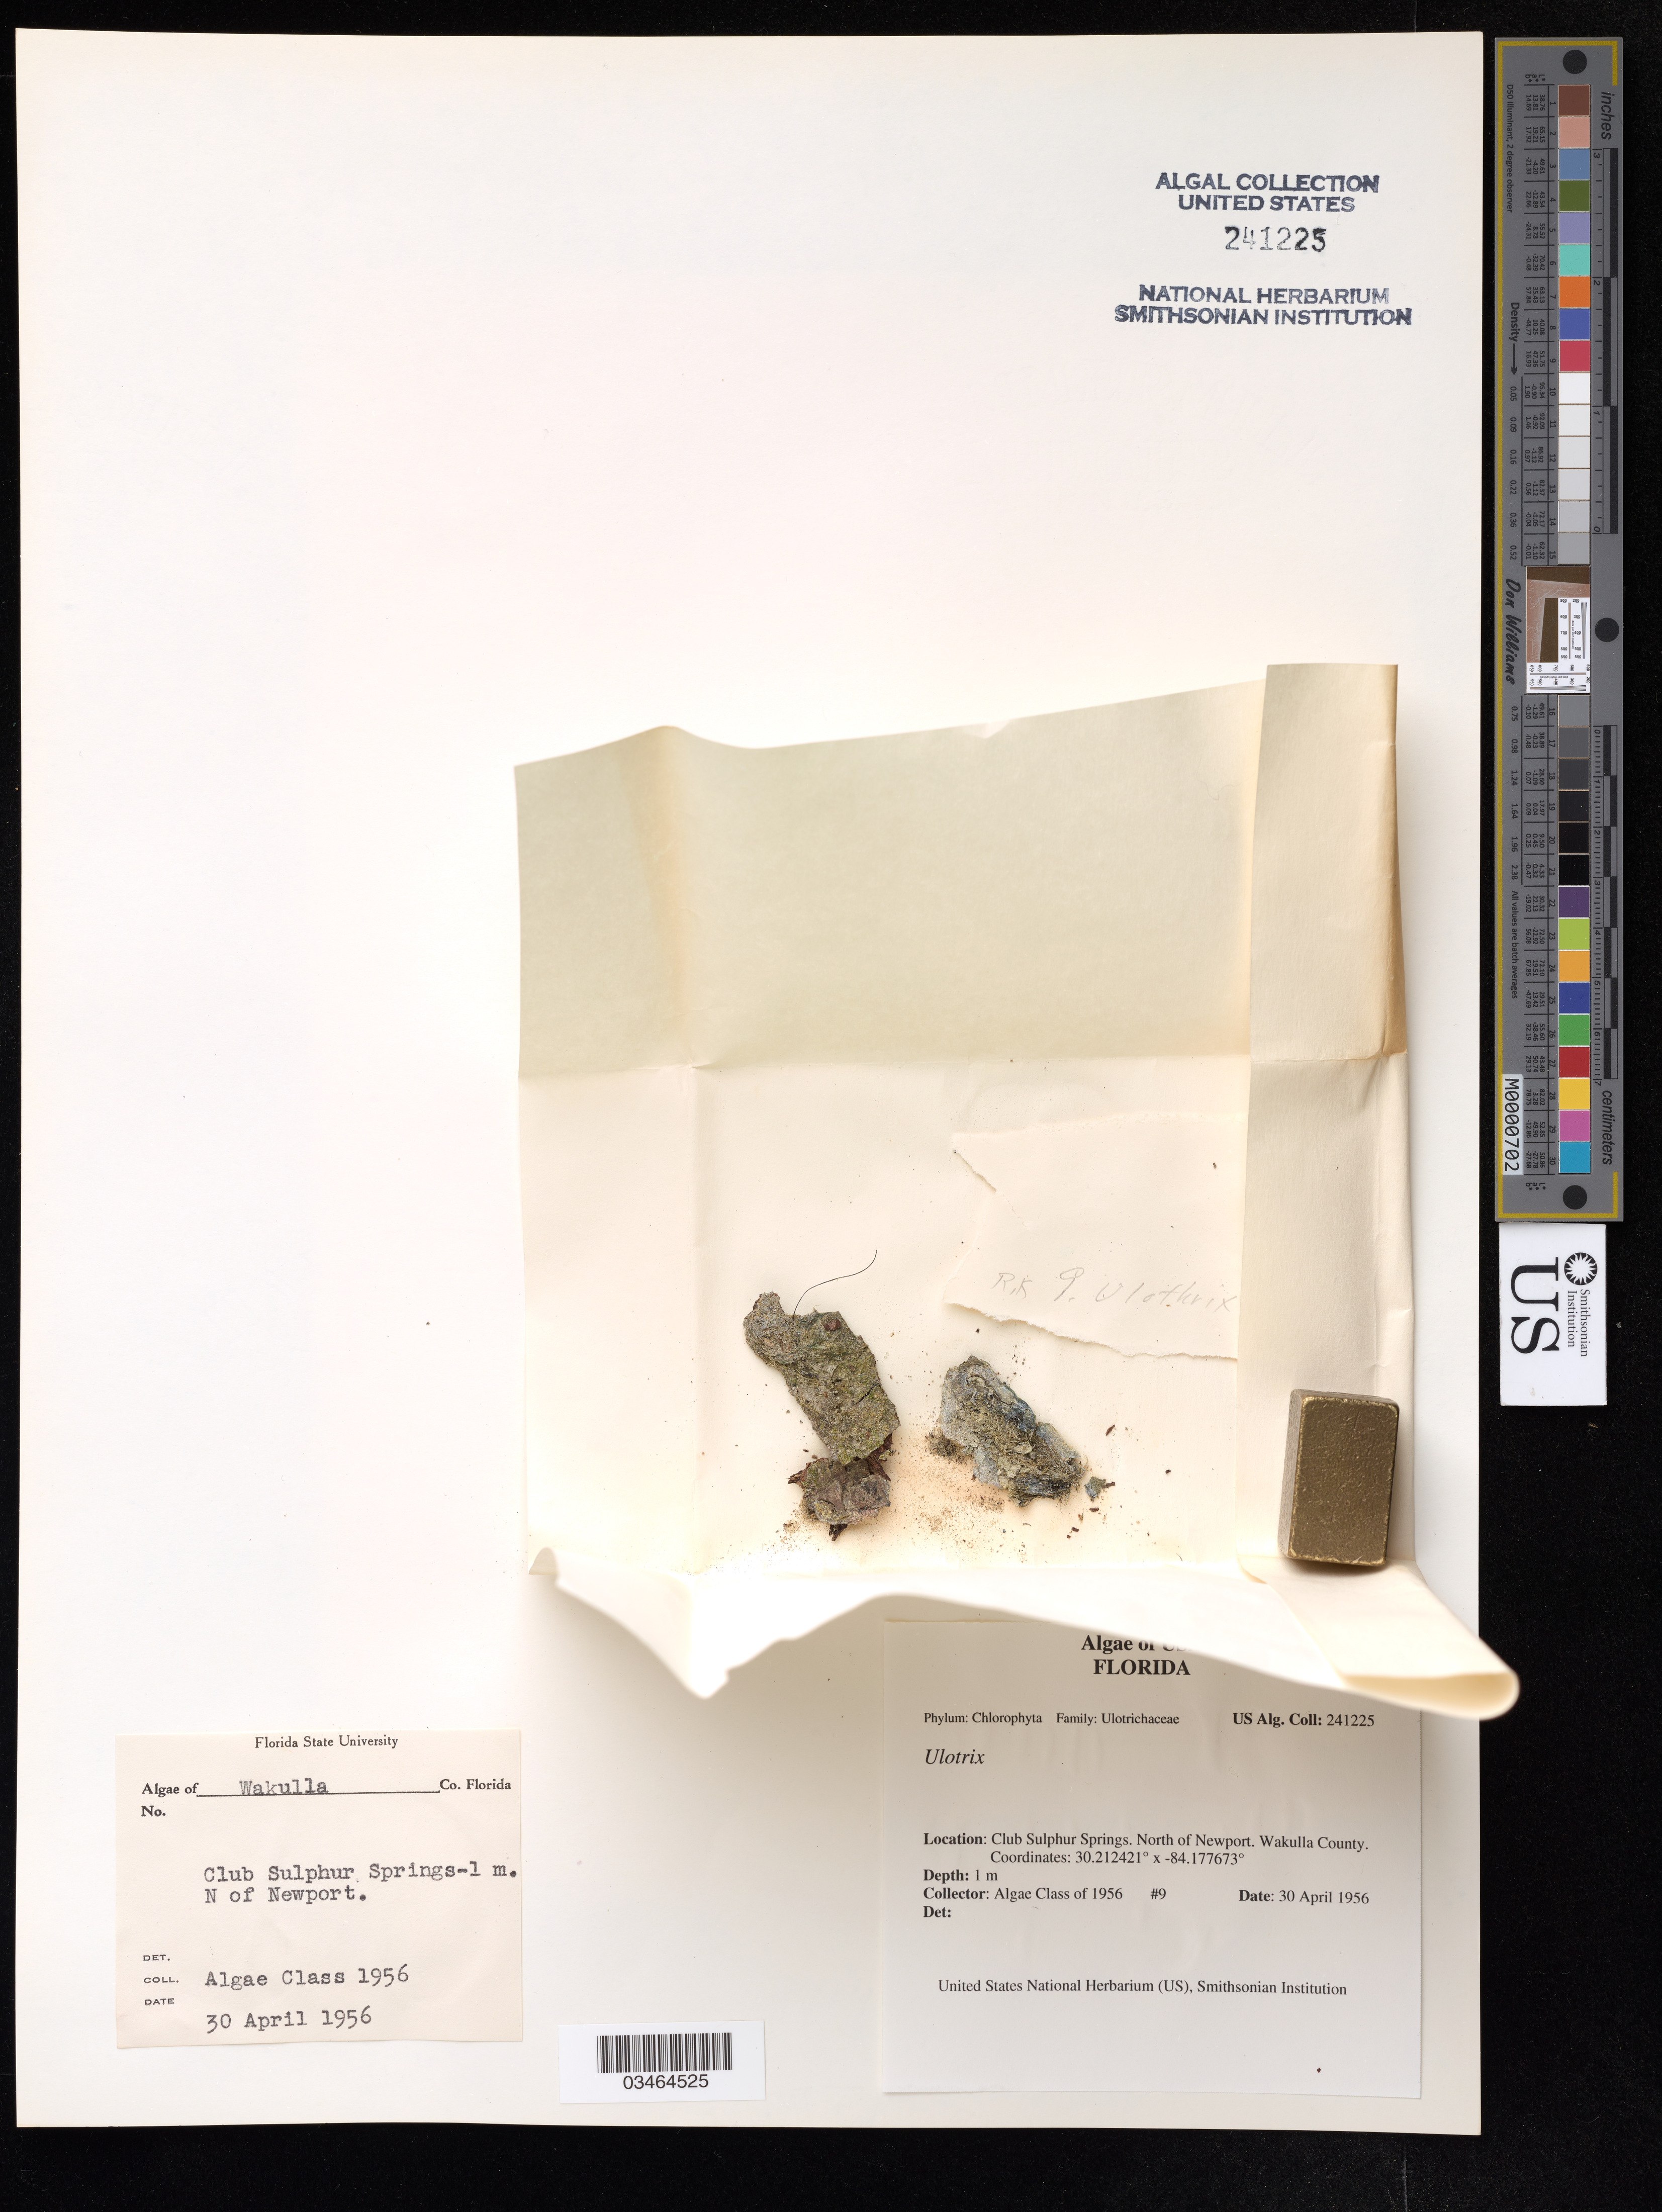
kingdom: Plantae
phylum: Chlorophyta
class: Ulvophyceae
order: Ulotrichales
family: Ulotrichaceae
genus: Ulothrix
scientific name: Ulothrix sp.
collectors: Algae Class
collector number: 9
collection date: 1956-04-30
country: United States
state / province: Florida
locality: Club Sulphur Springs, North of Newport. Wakulla County.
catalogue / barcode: US 241225